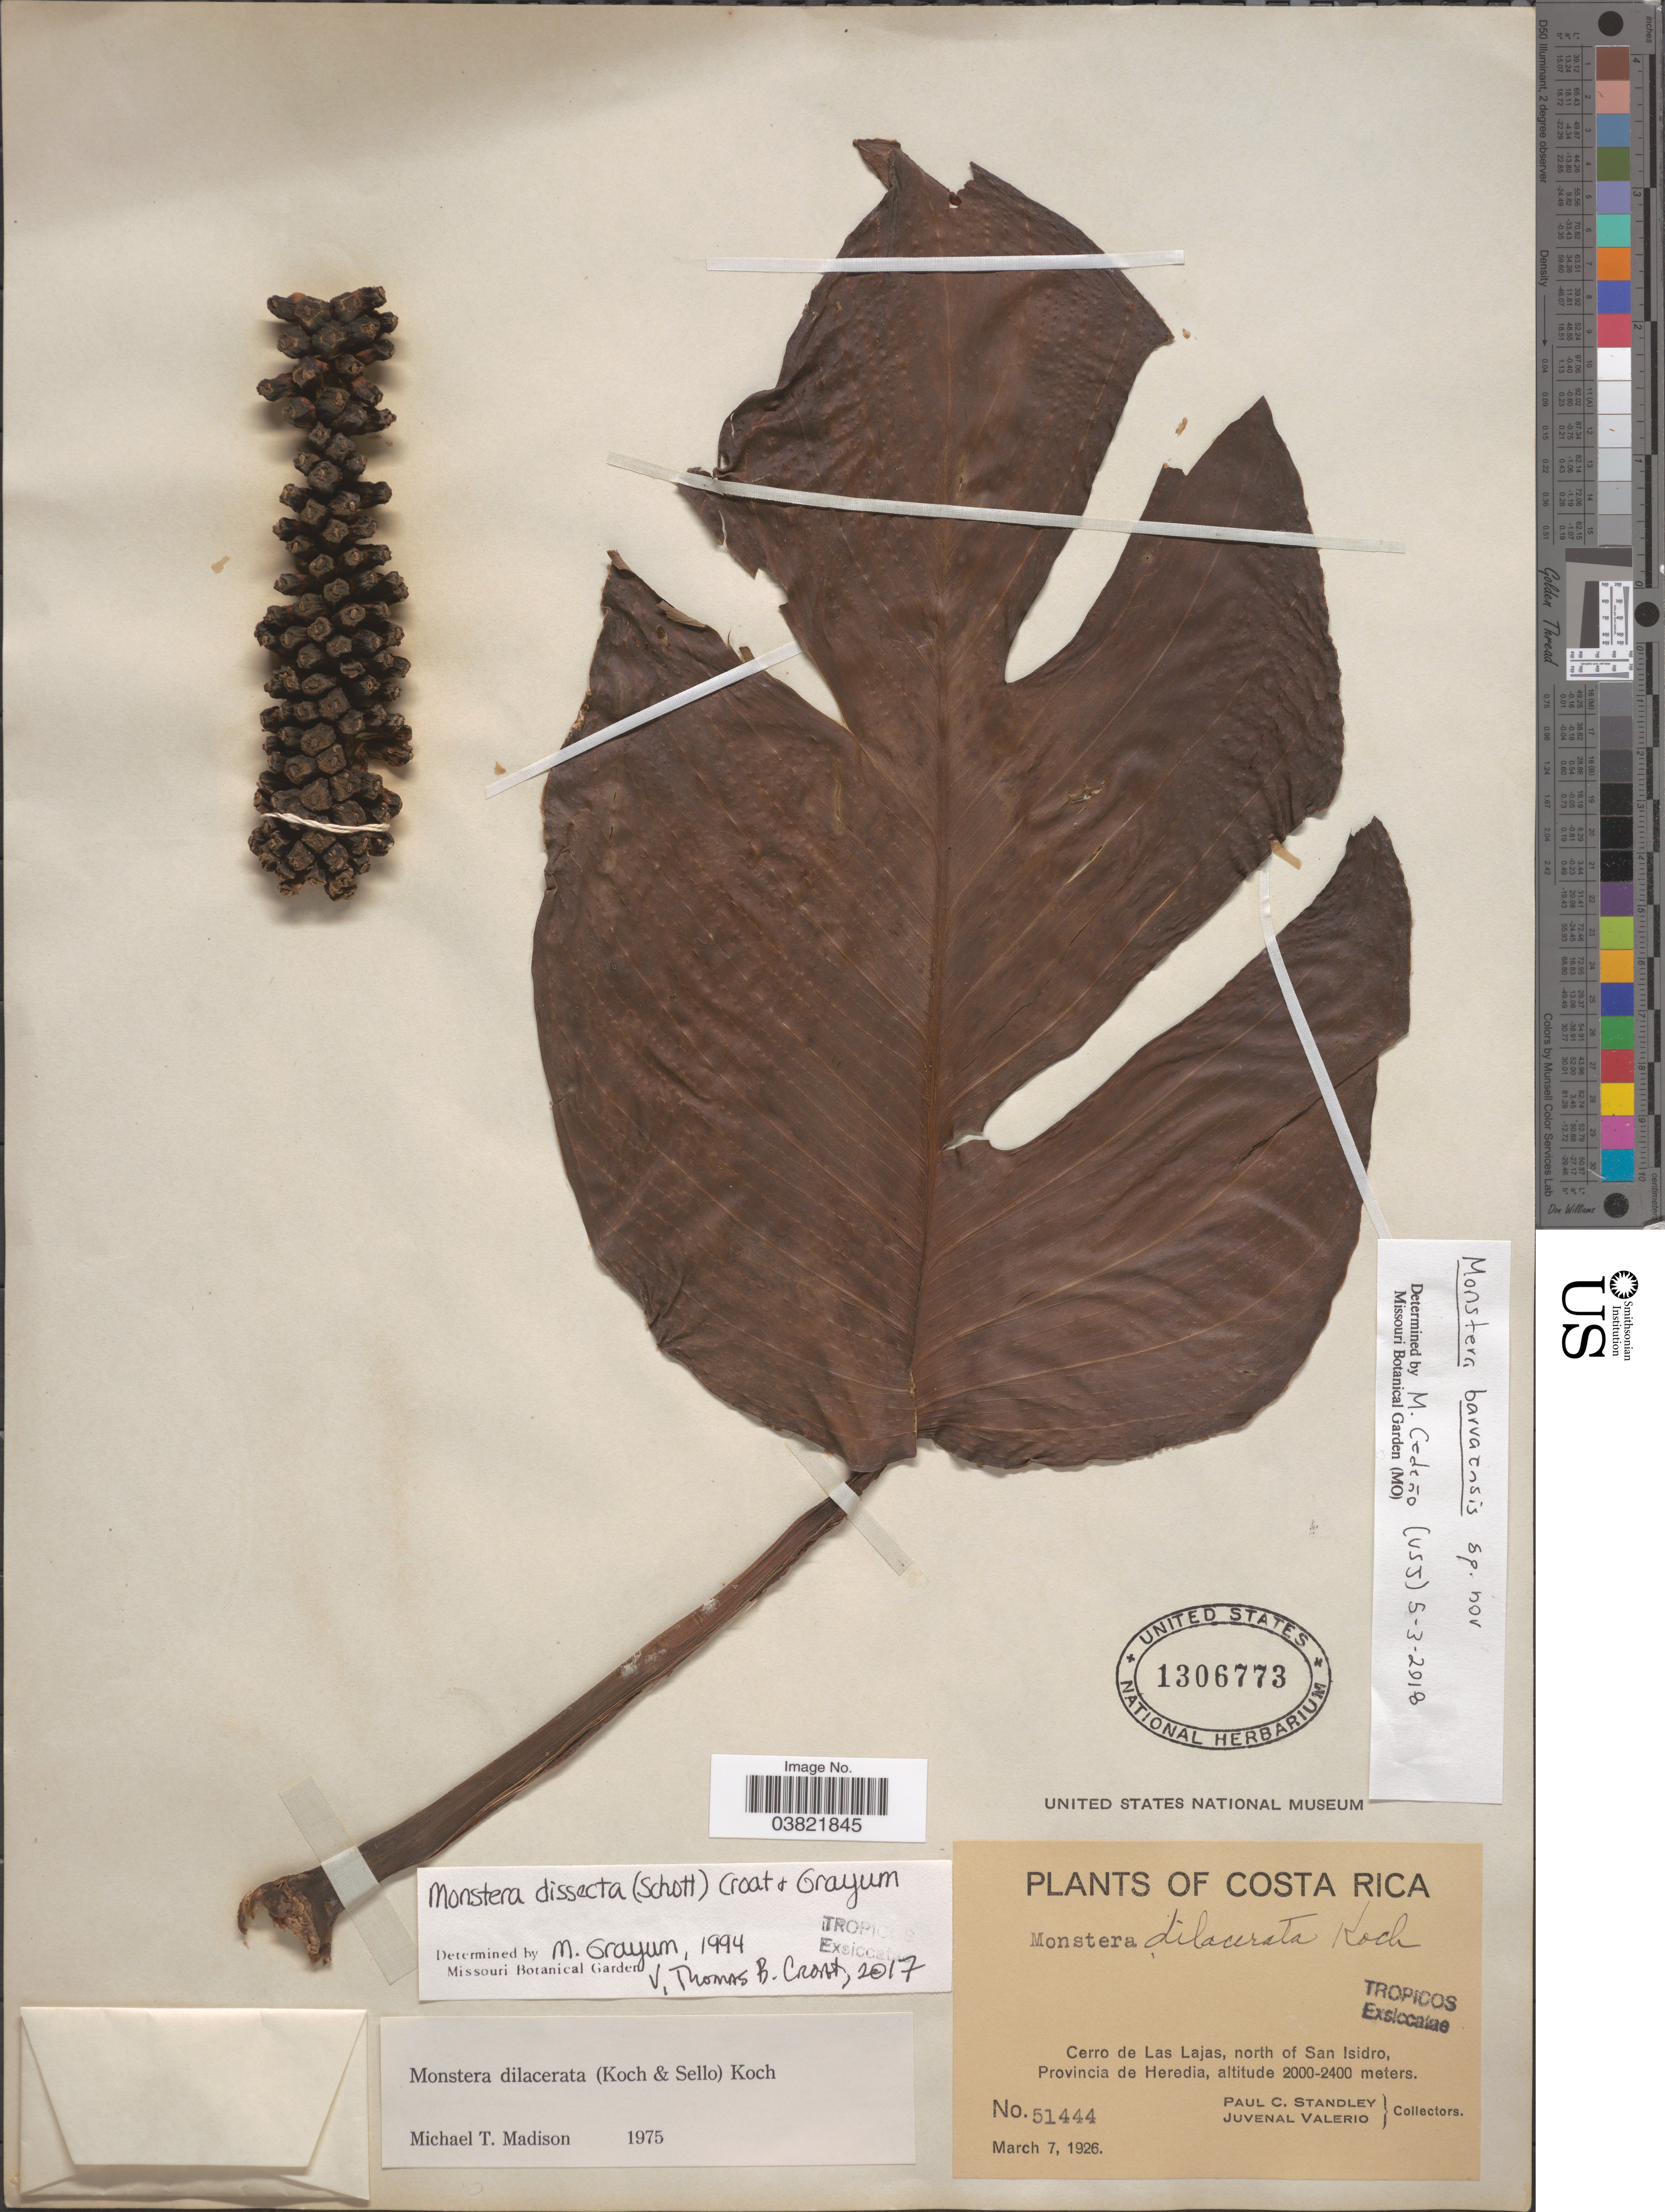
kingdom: Plantae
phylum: Tracheophyta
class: Liliopsida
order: Alismatales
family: Araceae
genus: Monstera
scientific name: Monstera sp.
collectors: P. C. Standley & J. Valerio R.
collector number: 51444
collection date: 1926-03-07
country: Costa Rica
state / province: Heredia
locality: Cerro de Las Lajas, north of San Isidro.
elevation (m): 2000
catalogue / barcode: US 1306773